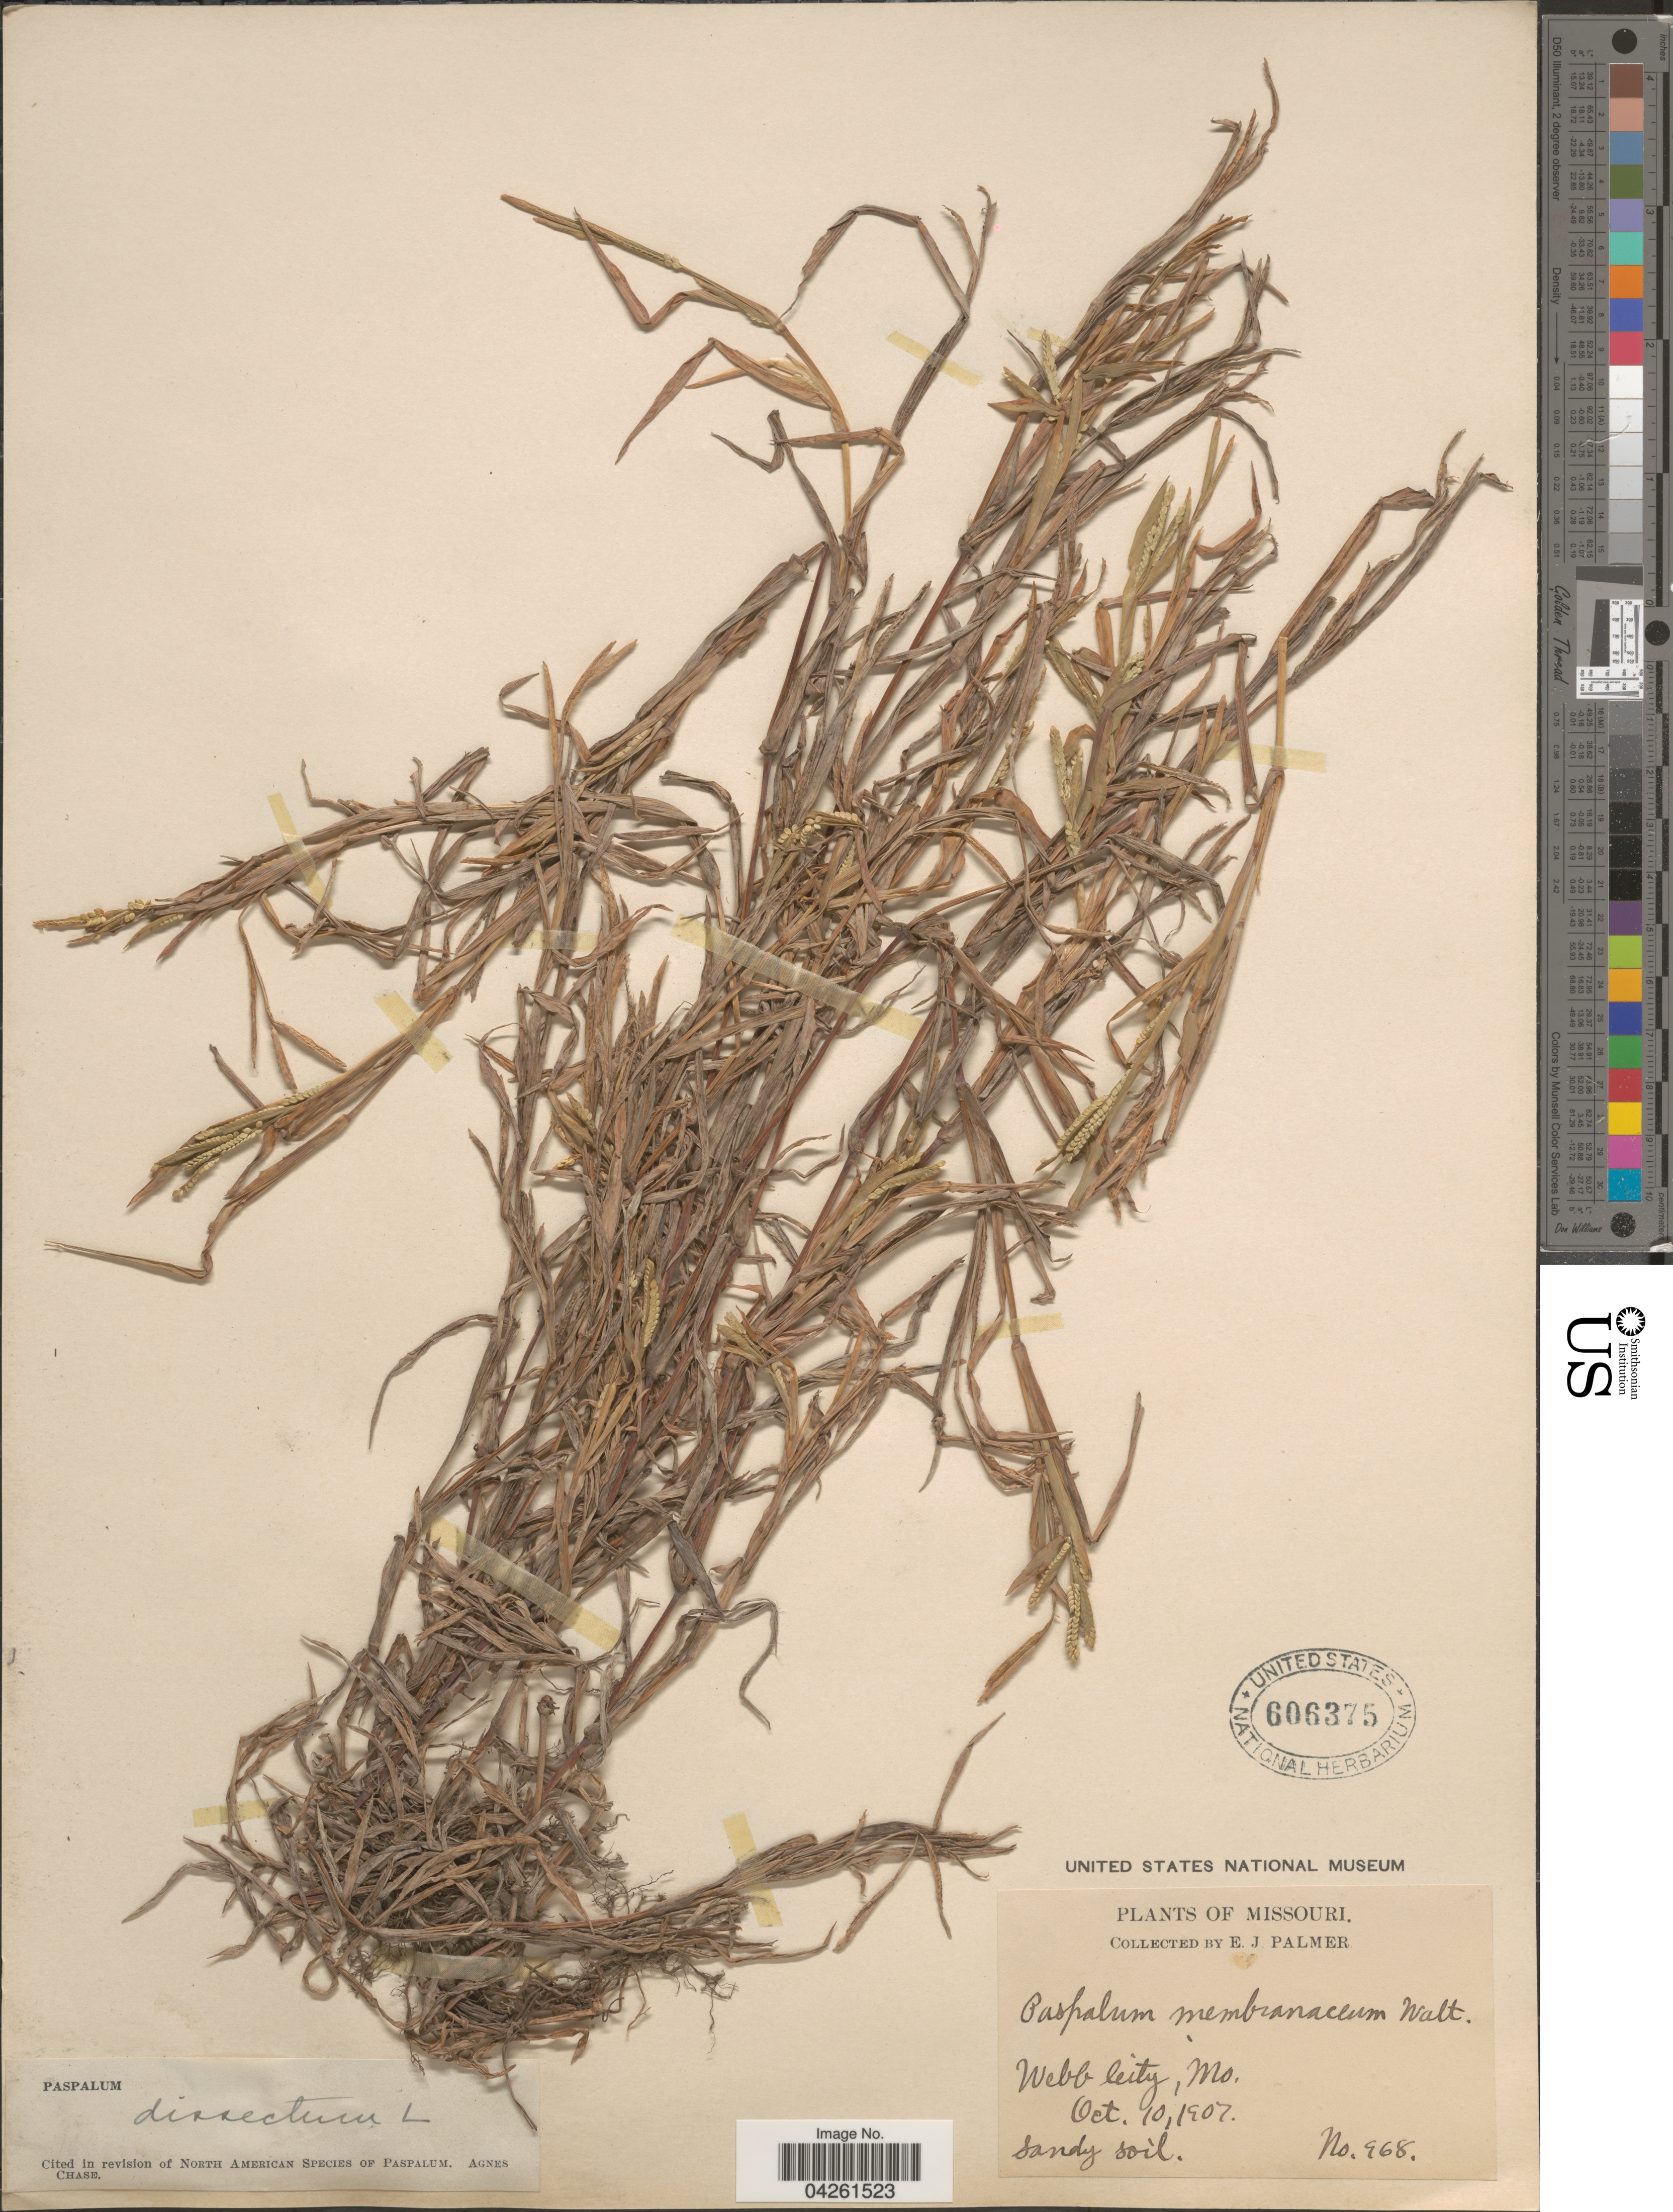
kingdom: Plantae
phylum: Tracheophyta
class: Liliopsida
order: Poales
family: Poaceae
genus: Paspalum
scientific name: Paspalum dissectum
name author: (L.) L.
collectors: E. J. Palmer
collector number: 968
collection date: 1907-10-10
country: United States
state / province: Missouri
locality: Webb City.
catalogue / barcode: US 606375